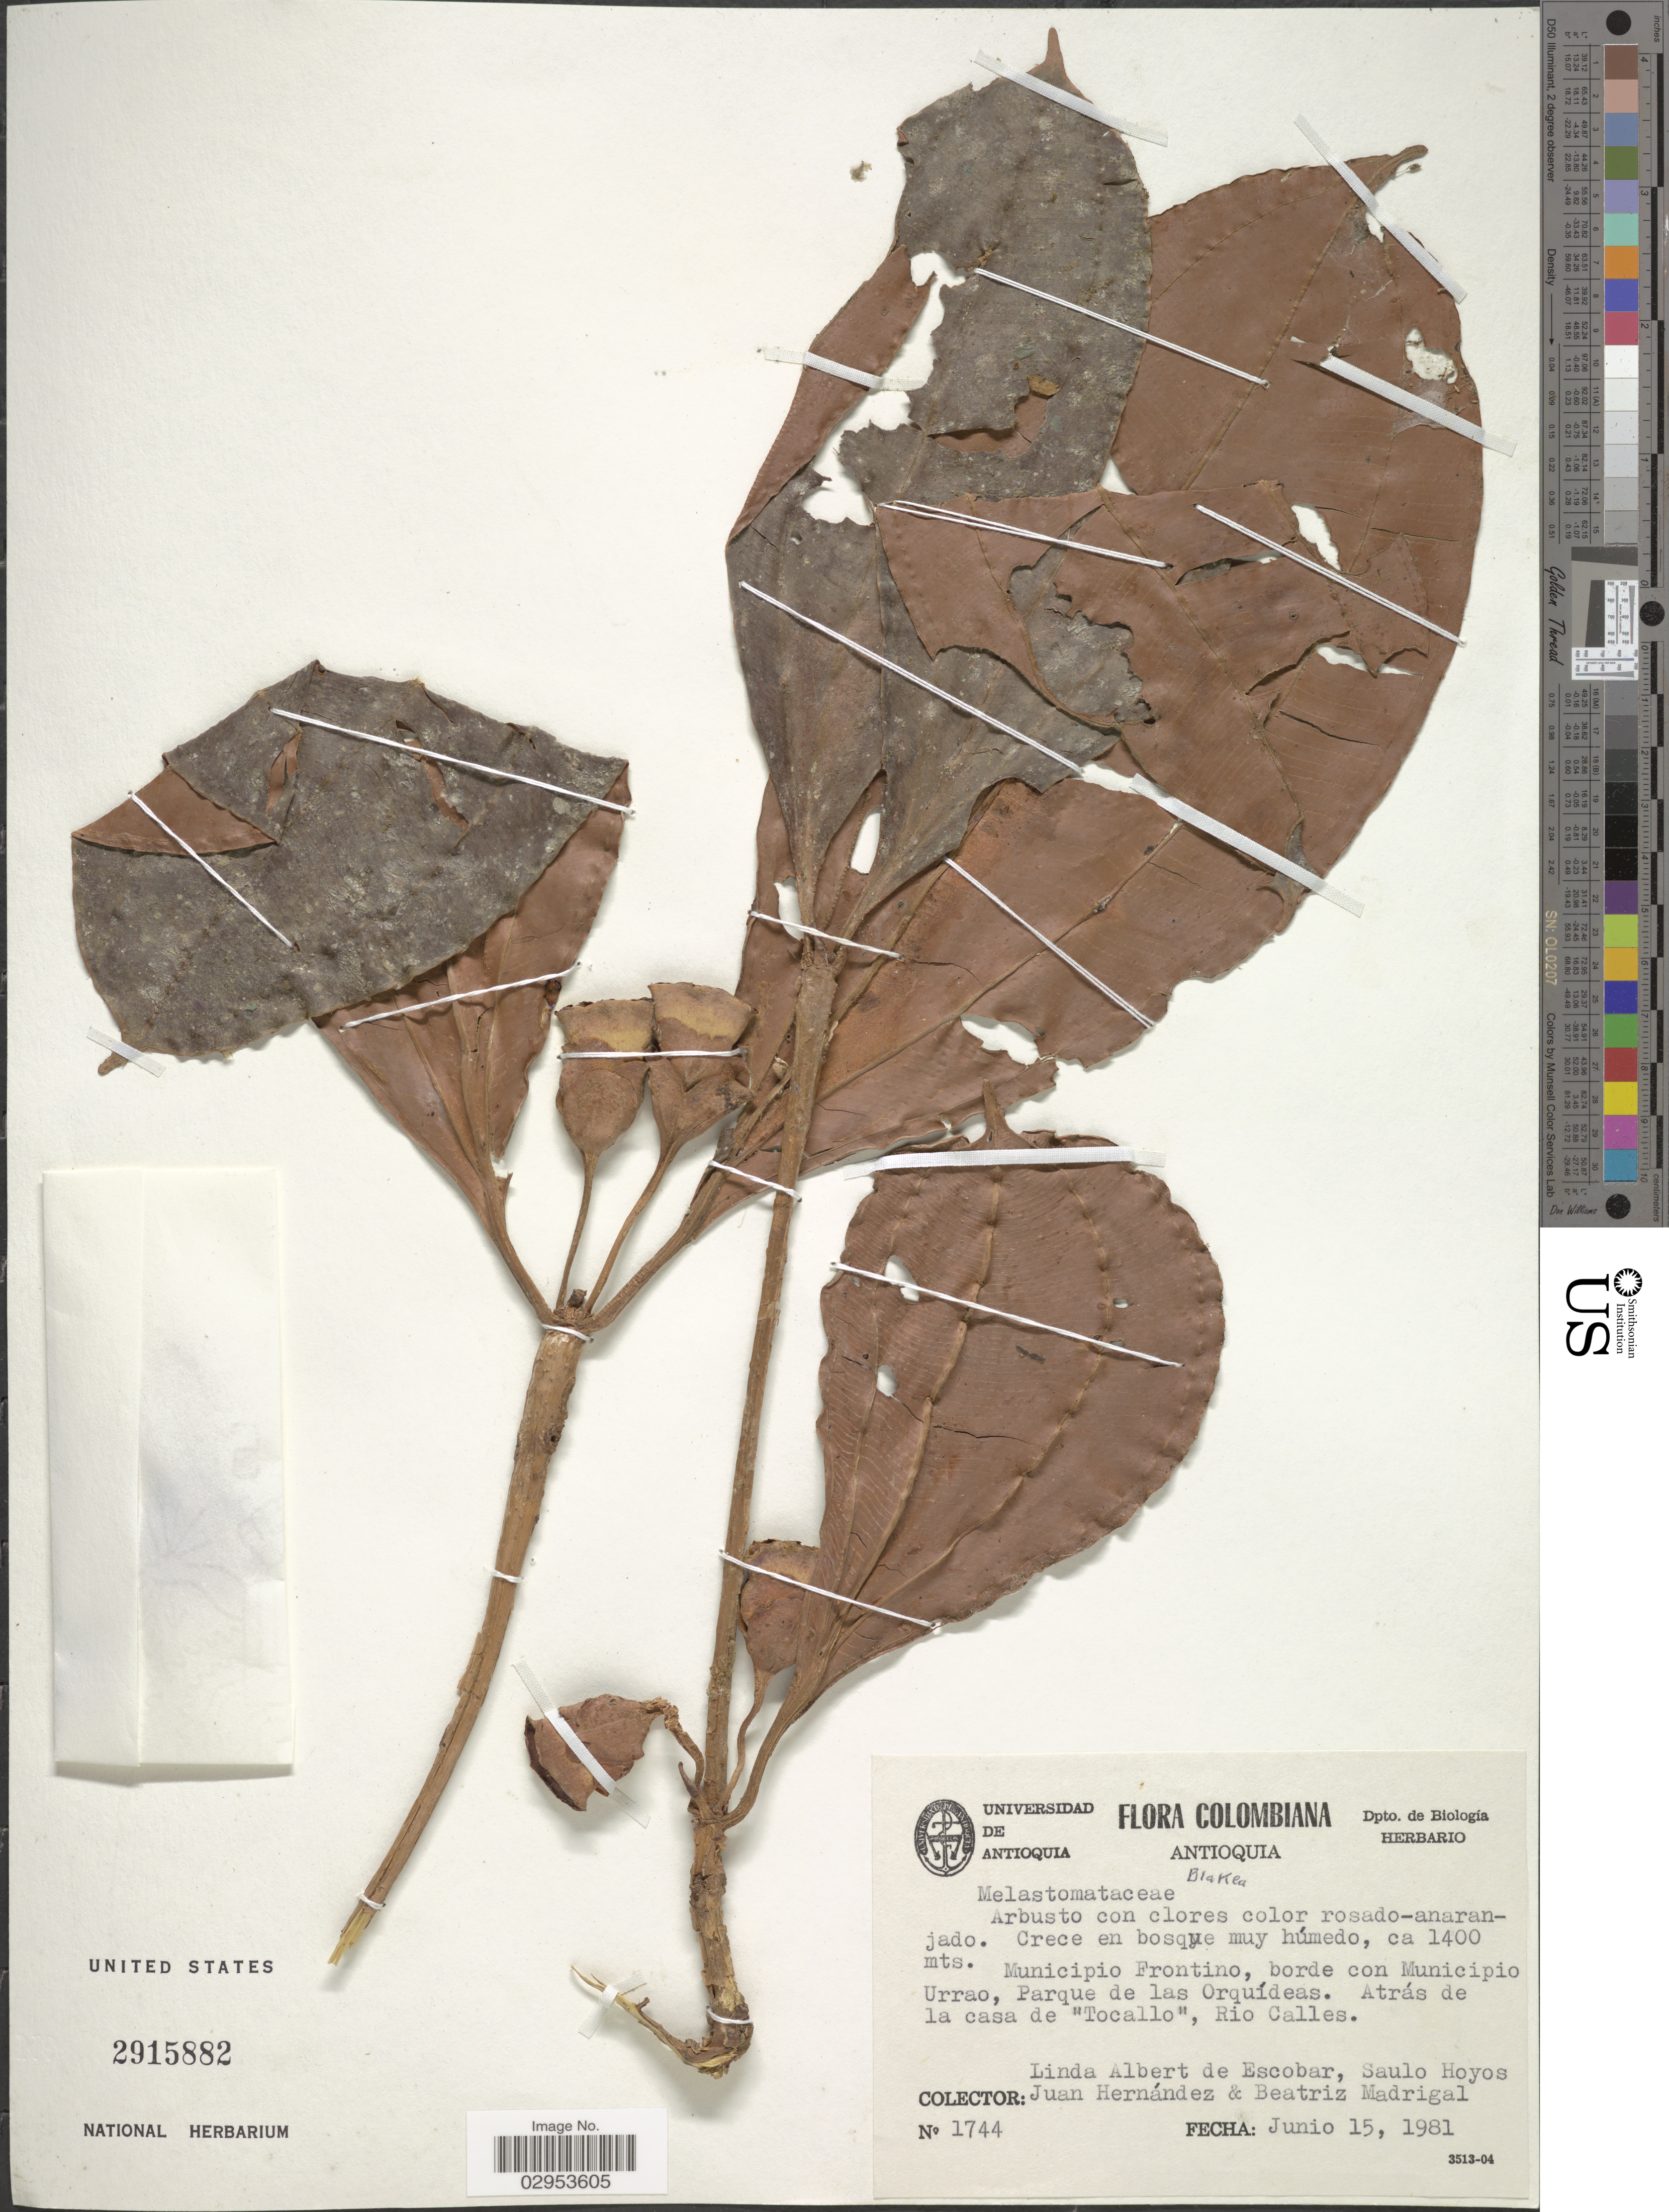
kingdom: Plantae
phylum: Tracheophyta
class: Magnoliopsida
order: Myrtales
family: Melastomataceae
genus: Blakea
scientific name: Blakea sp.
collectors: L. K. de Escobar, S. E. Hoyos, J. J. Hernandez & B. E. Madrigal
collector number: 1744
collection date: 1981-06-15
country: Colombia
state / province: Antioquia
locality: Municipio Frontino, borde con Municipio Urrao, Parque de las Orquídeas. Atras de la casa de "Tocallo", Rio Calles.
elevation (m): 1400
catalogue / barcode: US 2915882